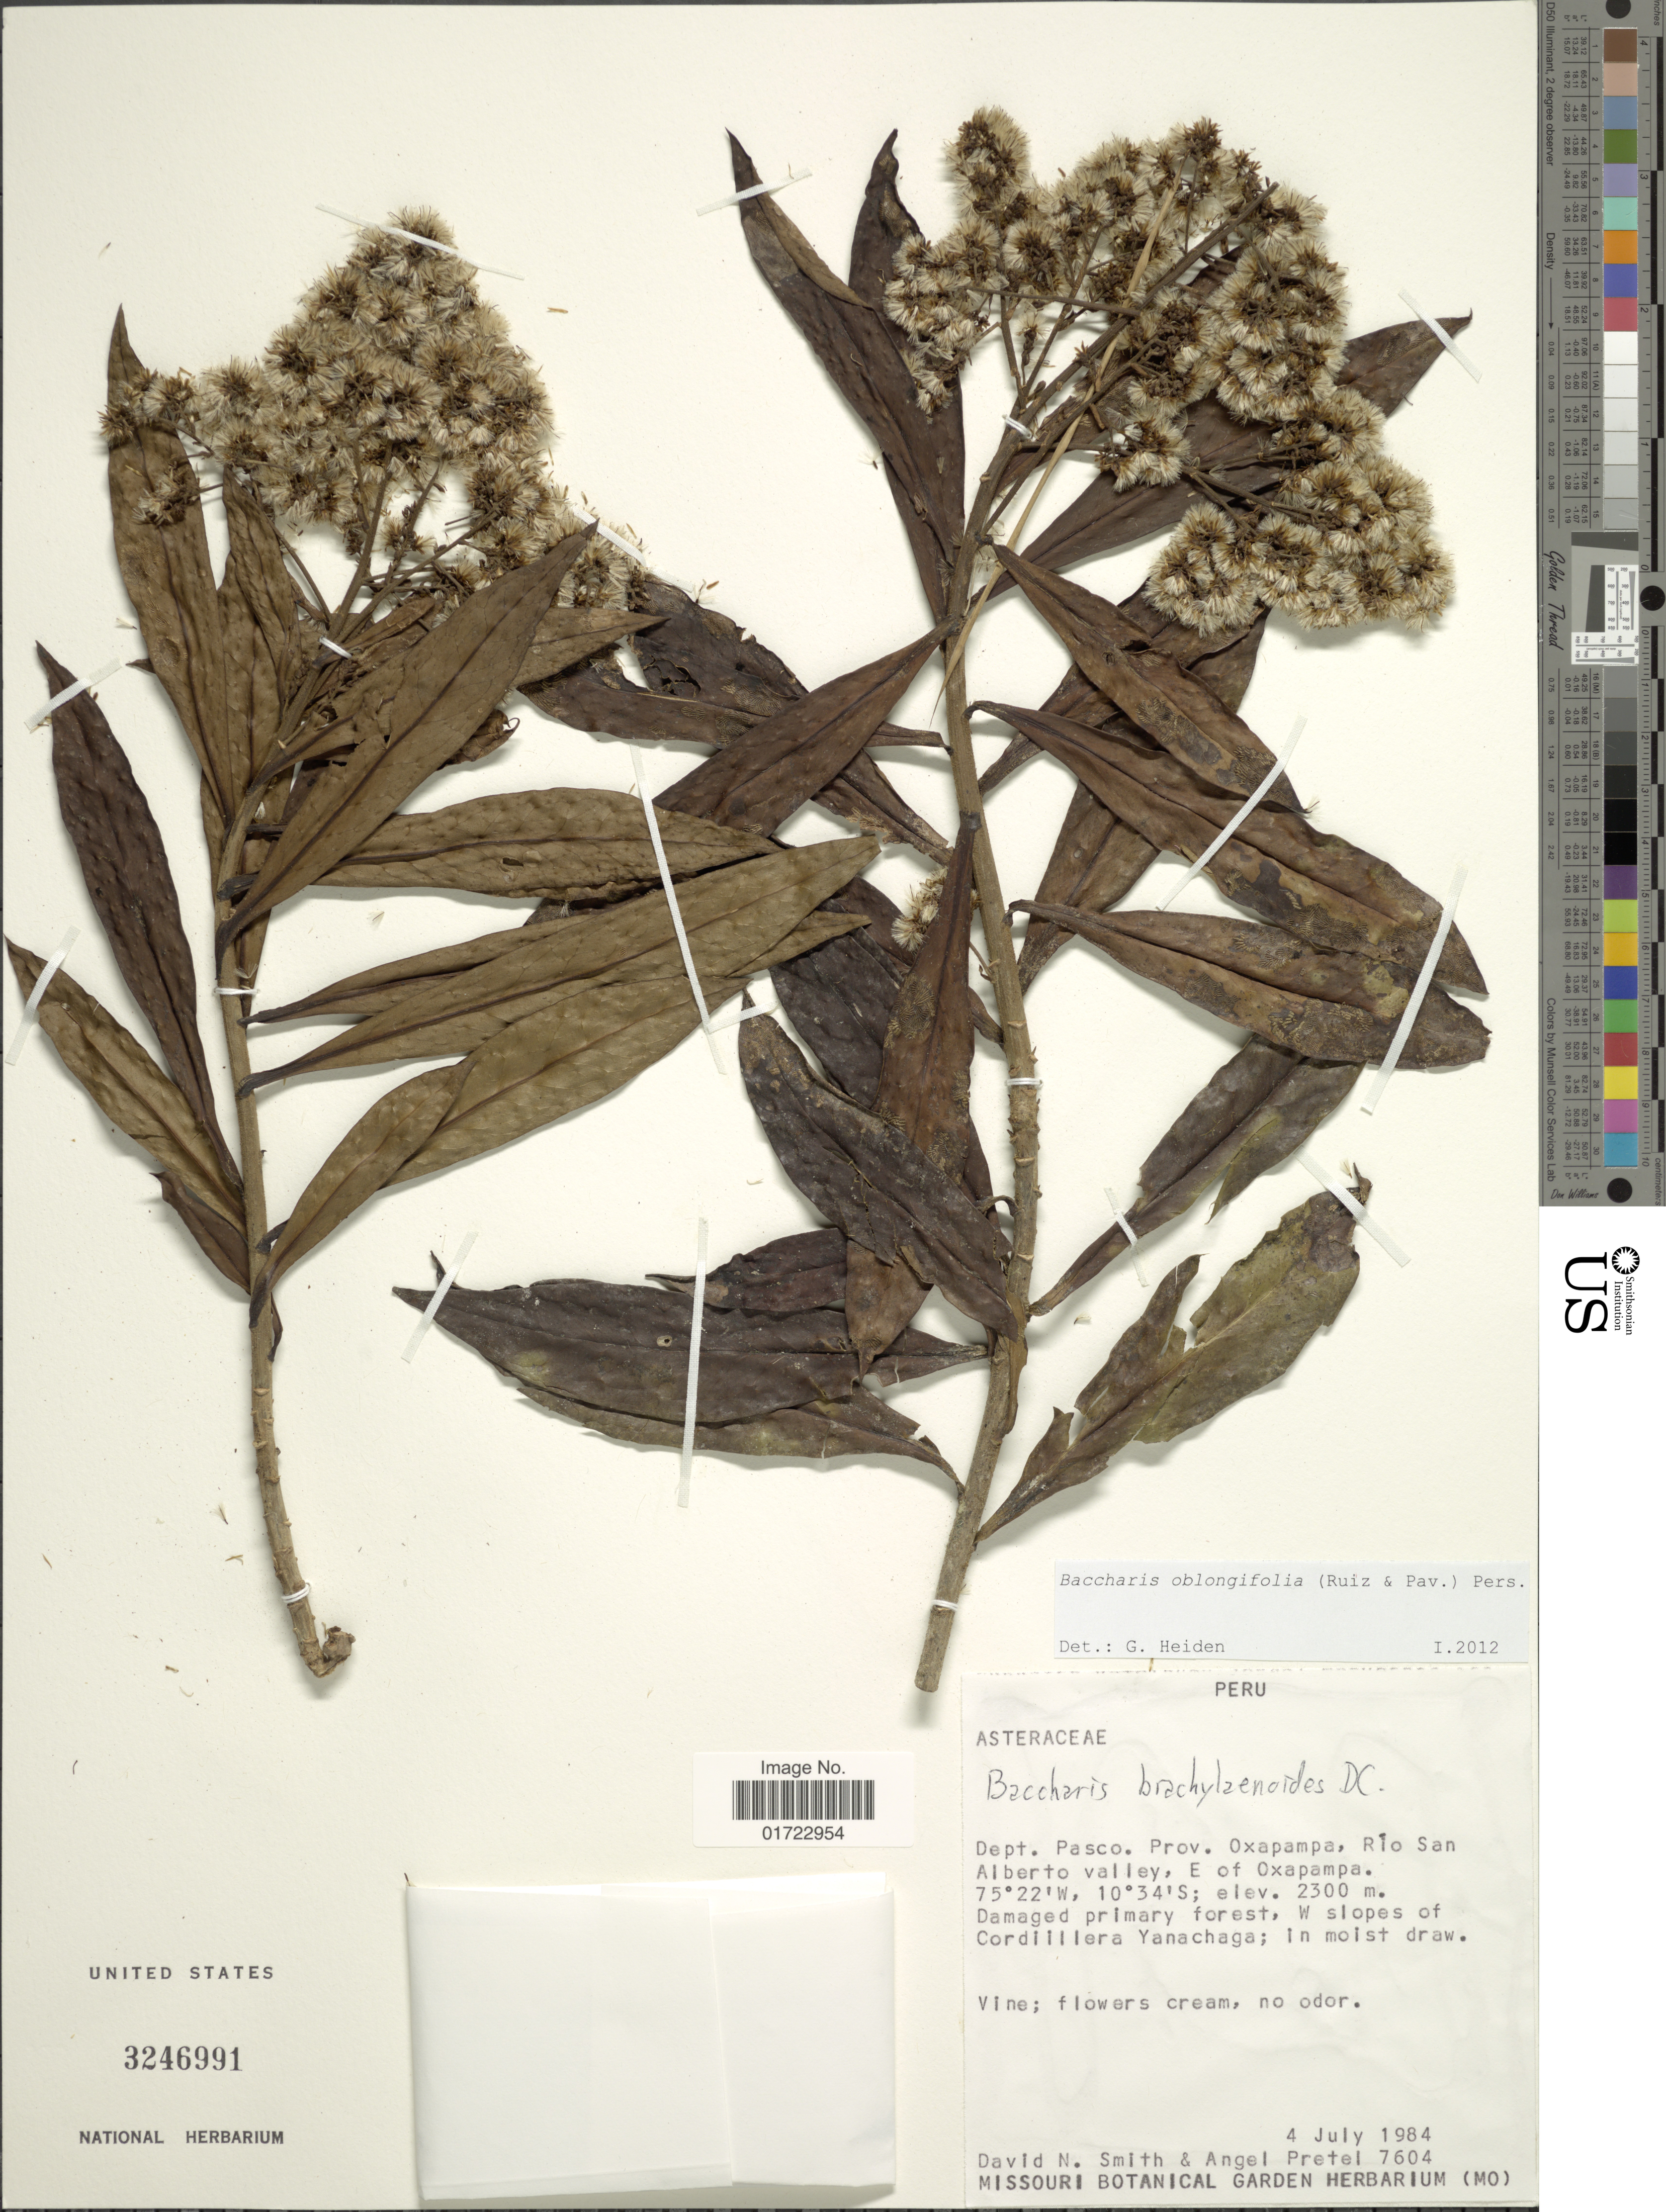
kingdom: Plantae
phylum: Tracheophyta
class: Magnoliopsida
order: Asterales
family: Asteraceae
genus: Baccharis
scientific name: Baccharis oblongifolia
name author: (Ruiz & Pav.) Pers.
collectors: D. Smith & A. Pretel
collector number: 7604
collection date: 1984-07-04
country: Peru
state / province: Pasco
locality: Prov. Oxapampa, Río San Alberto valley, E of Oxapampa. W slopes of Cordillera Yanachaga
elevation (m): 2300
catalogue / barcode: US 3246991